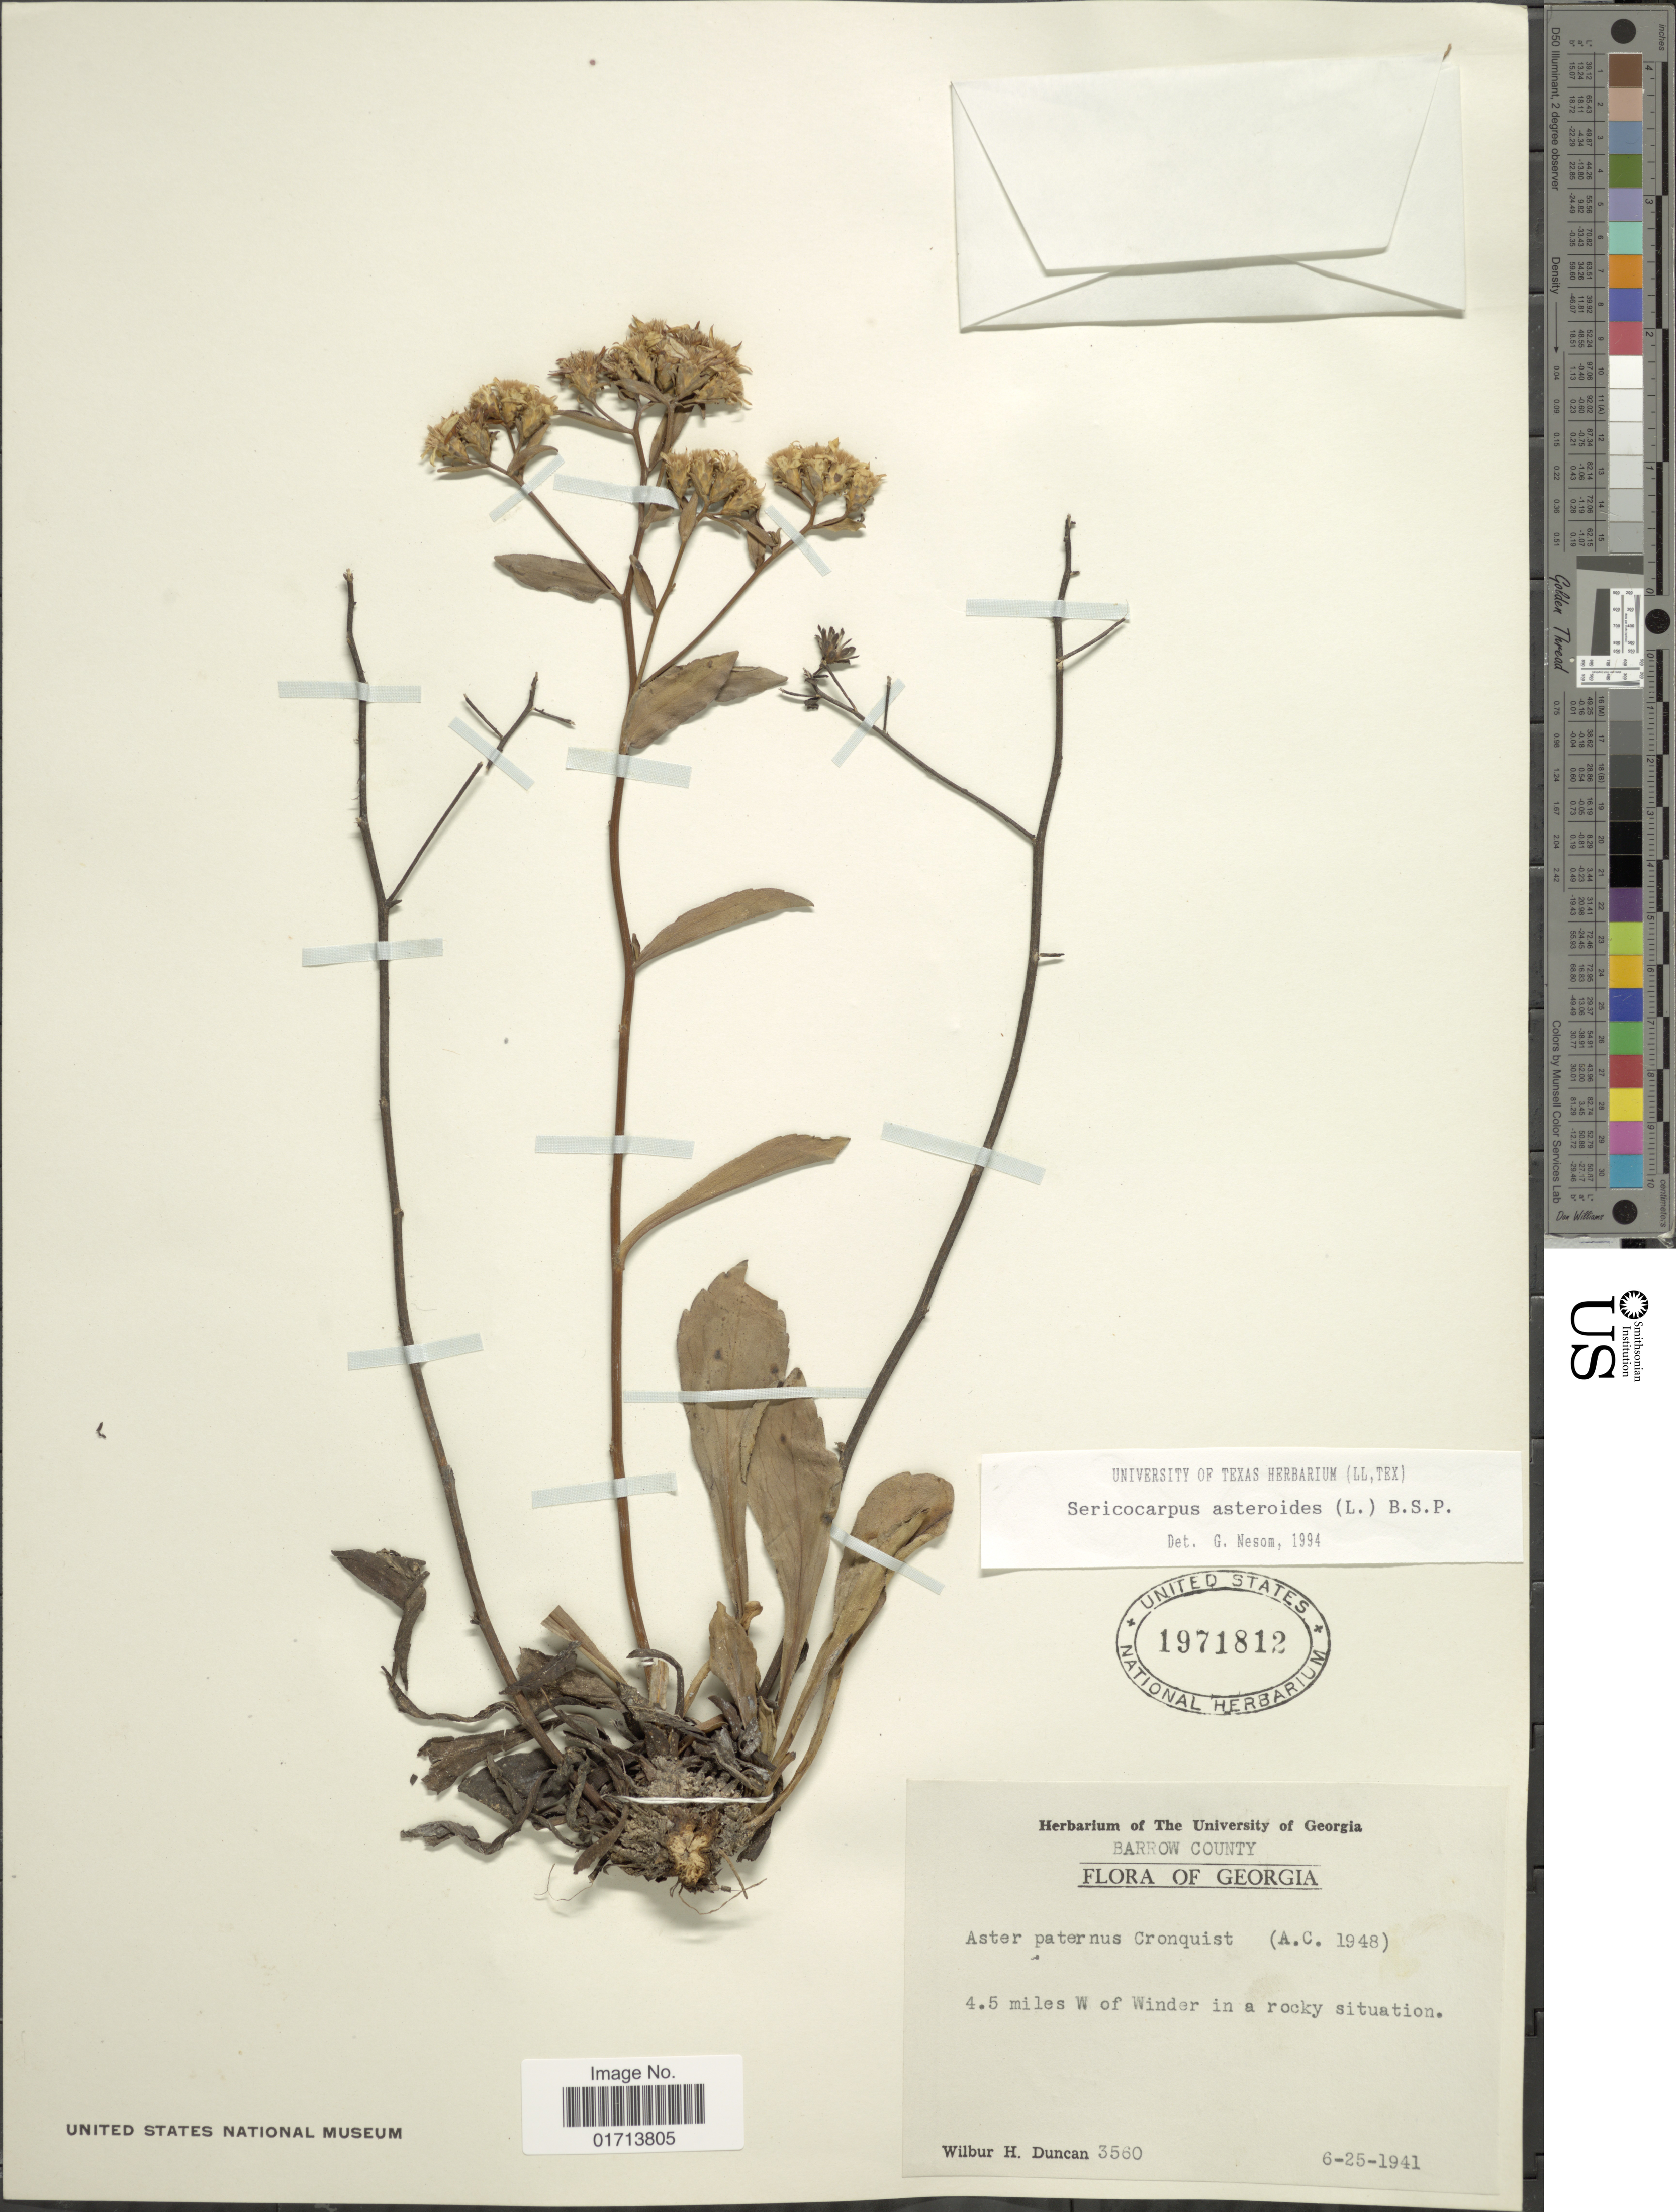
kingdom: Plantae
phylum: Tracheophyta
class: Magnoliopsida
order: Asterales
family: Asteraceae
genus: Sericocarpus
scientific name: Sericocarpus asteroides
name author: (L.) Britton, Stearns & Poggenb.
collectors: W. H. Duncan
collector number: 3560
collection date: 1941-06-25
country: United States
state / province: Georgia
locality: Barrow County, 4.5 miles W of Winder in a rocky situation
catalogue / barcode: US 1971812